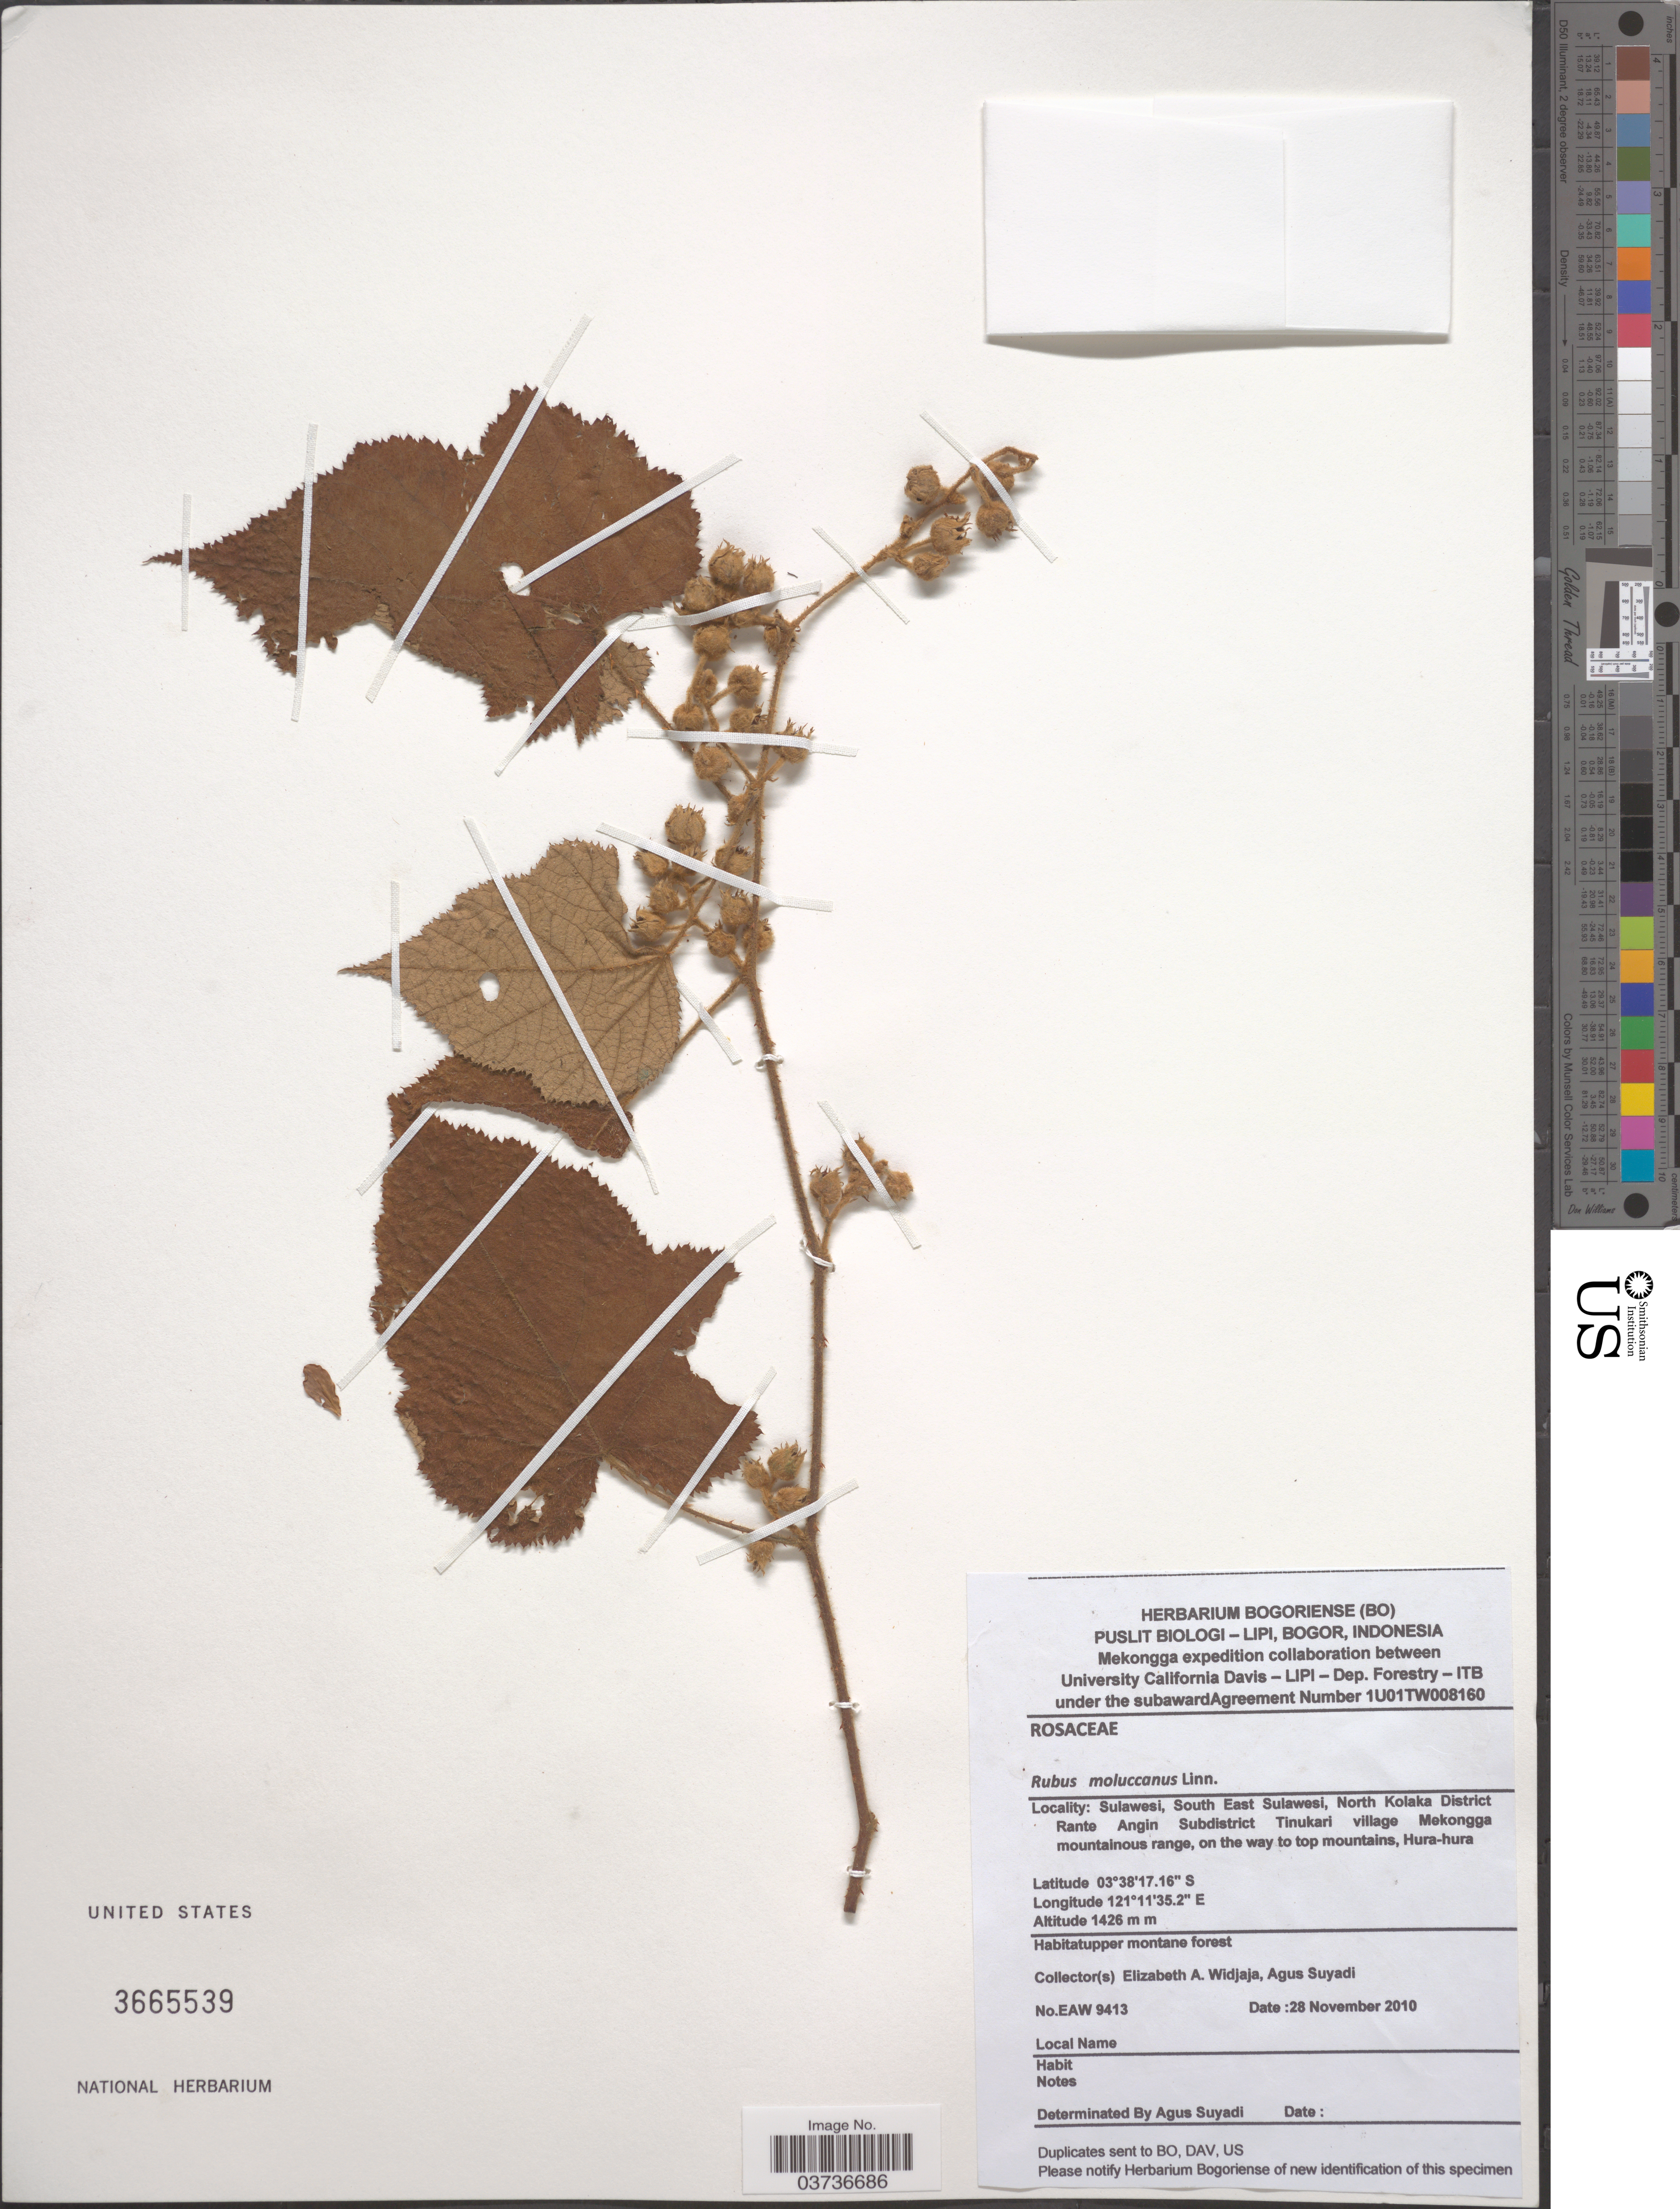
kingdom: Plantae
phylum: Tracheophyta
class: Magnoliopsida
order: Rosales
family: Rosaceae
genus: Rubus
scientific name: Rubus moluccanus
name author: L.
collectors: E. A. Widjaja & A. Suyadi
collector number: EAW9413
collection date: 2010-11-28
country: Indonesia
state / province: Sulawesi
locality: South East Sulawesi, North Kolaka District Rante Angin Subdistrict Tinukari village Mekongga mountainous range, on the way to top mountains, Hura-hura.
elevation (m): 1426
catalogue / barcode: US 3665539